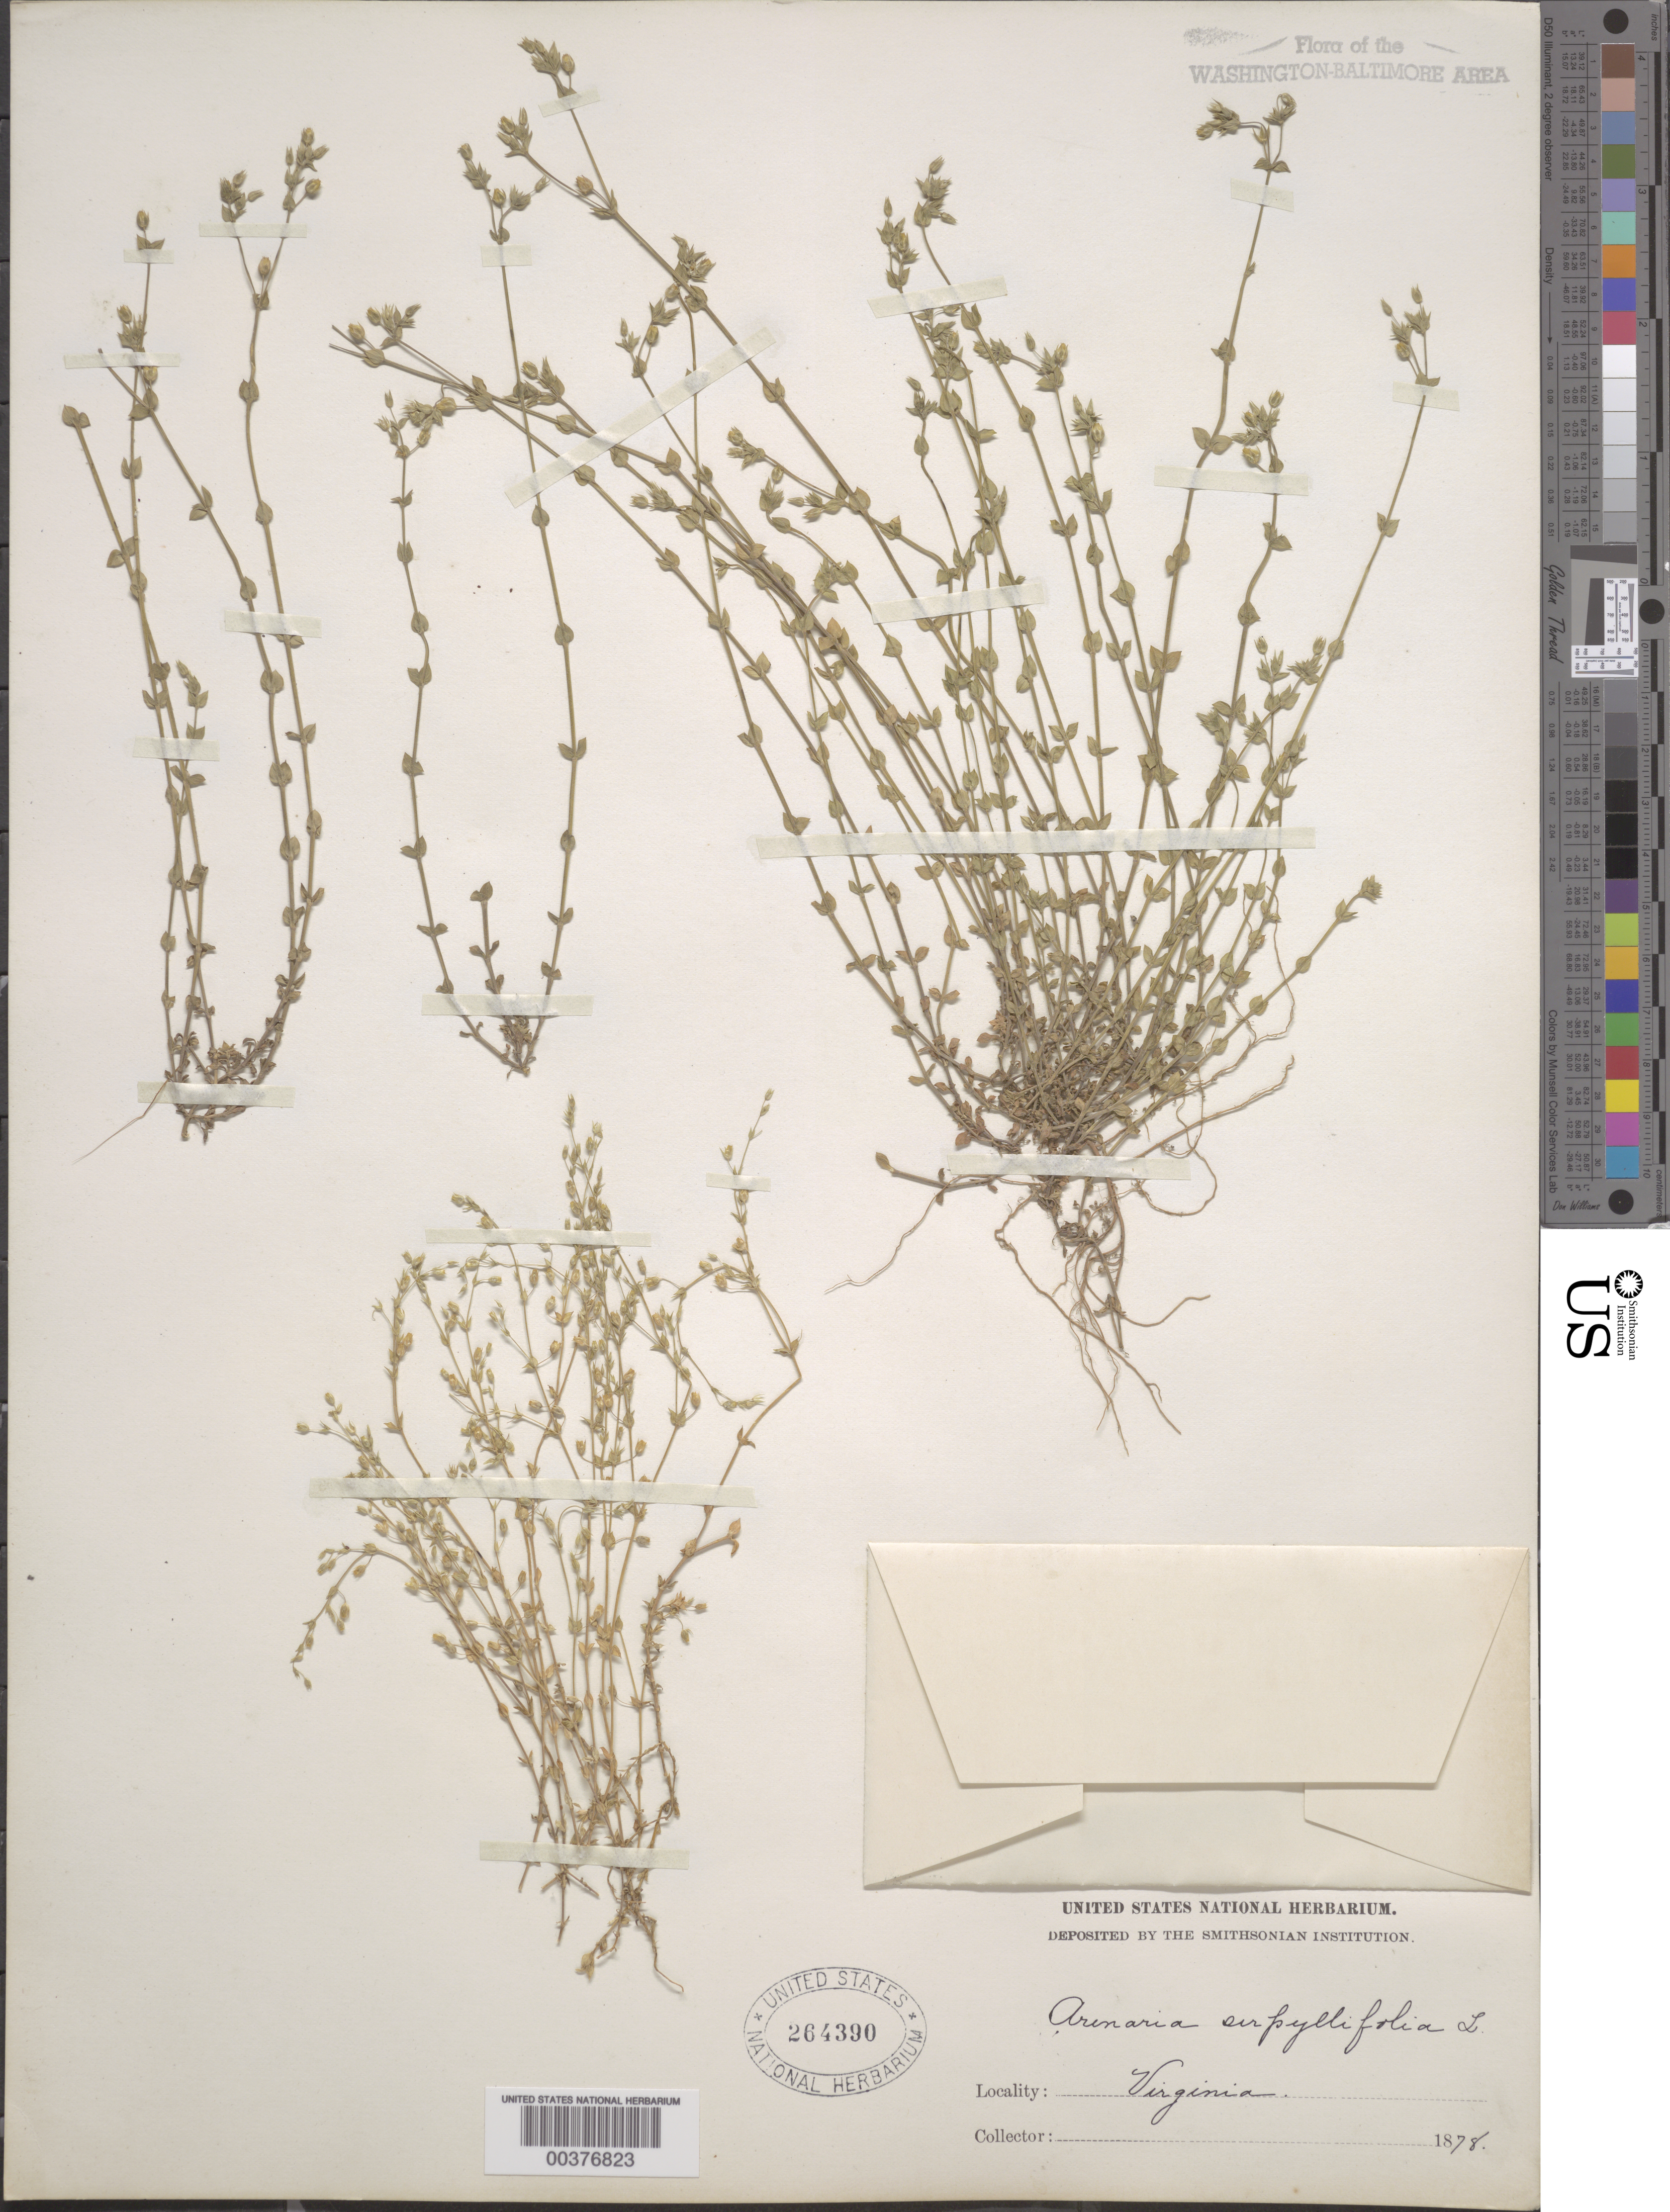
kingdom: Plantae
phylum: Tracheophyta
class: Magnoliopsida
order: Caryophyllales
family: Caryophyllaceae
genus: Arenaria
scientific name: Arenaria serpyllifolia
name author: L.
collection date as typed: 1878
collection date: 1878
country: United States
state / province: Virginia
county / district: Fairfax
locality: West Falls Church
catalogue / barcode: US 264390